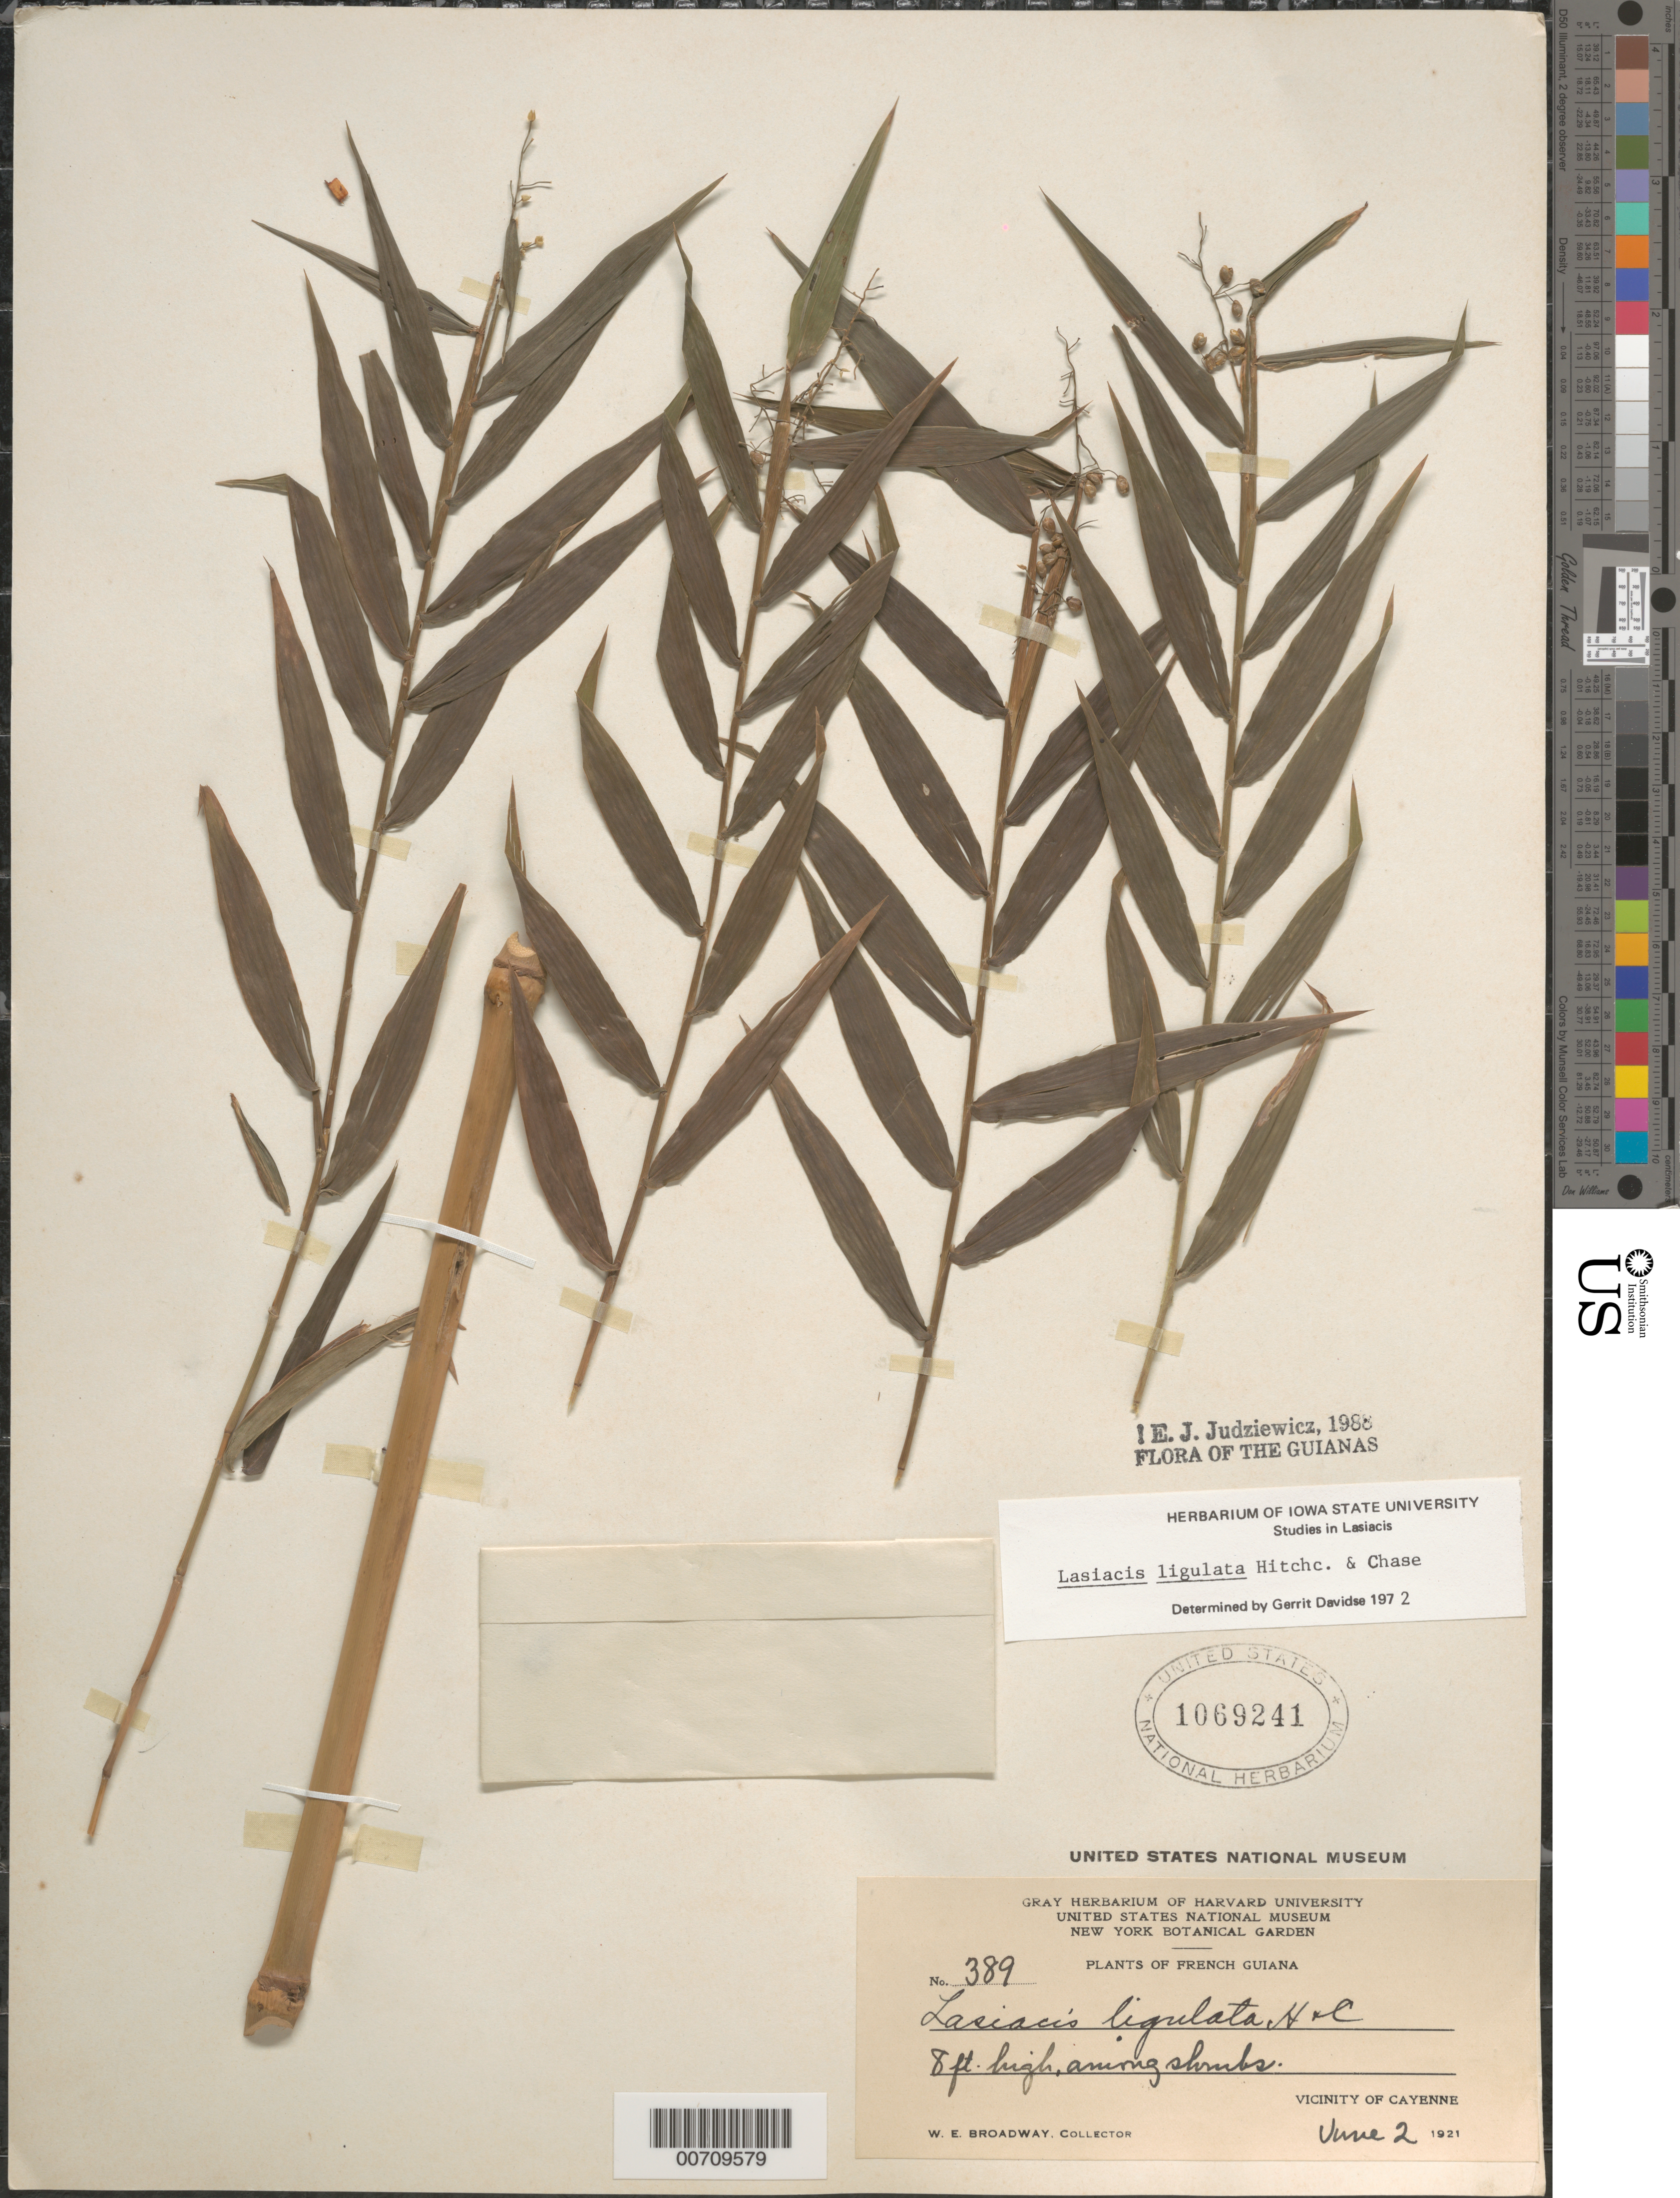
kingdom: Plantae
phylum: Tracheophyta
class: Liliopsida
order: Poales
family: Poaceae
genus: Lasiacis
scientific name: Lasiacis ligulata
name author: Hitchc. & Chase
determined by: Davidse, Gerrit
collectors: W. E. Broadway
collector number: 389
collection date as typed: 2-Jun-21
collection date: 1921-06-02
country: French Guiana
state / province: Cayenne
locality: Cayenne, vic.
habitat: Among shrubs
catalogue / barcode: US 1069241